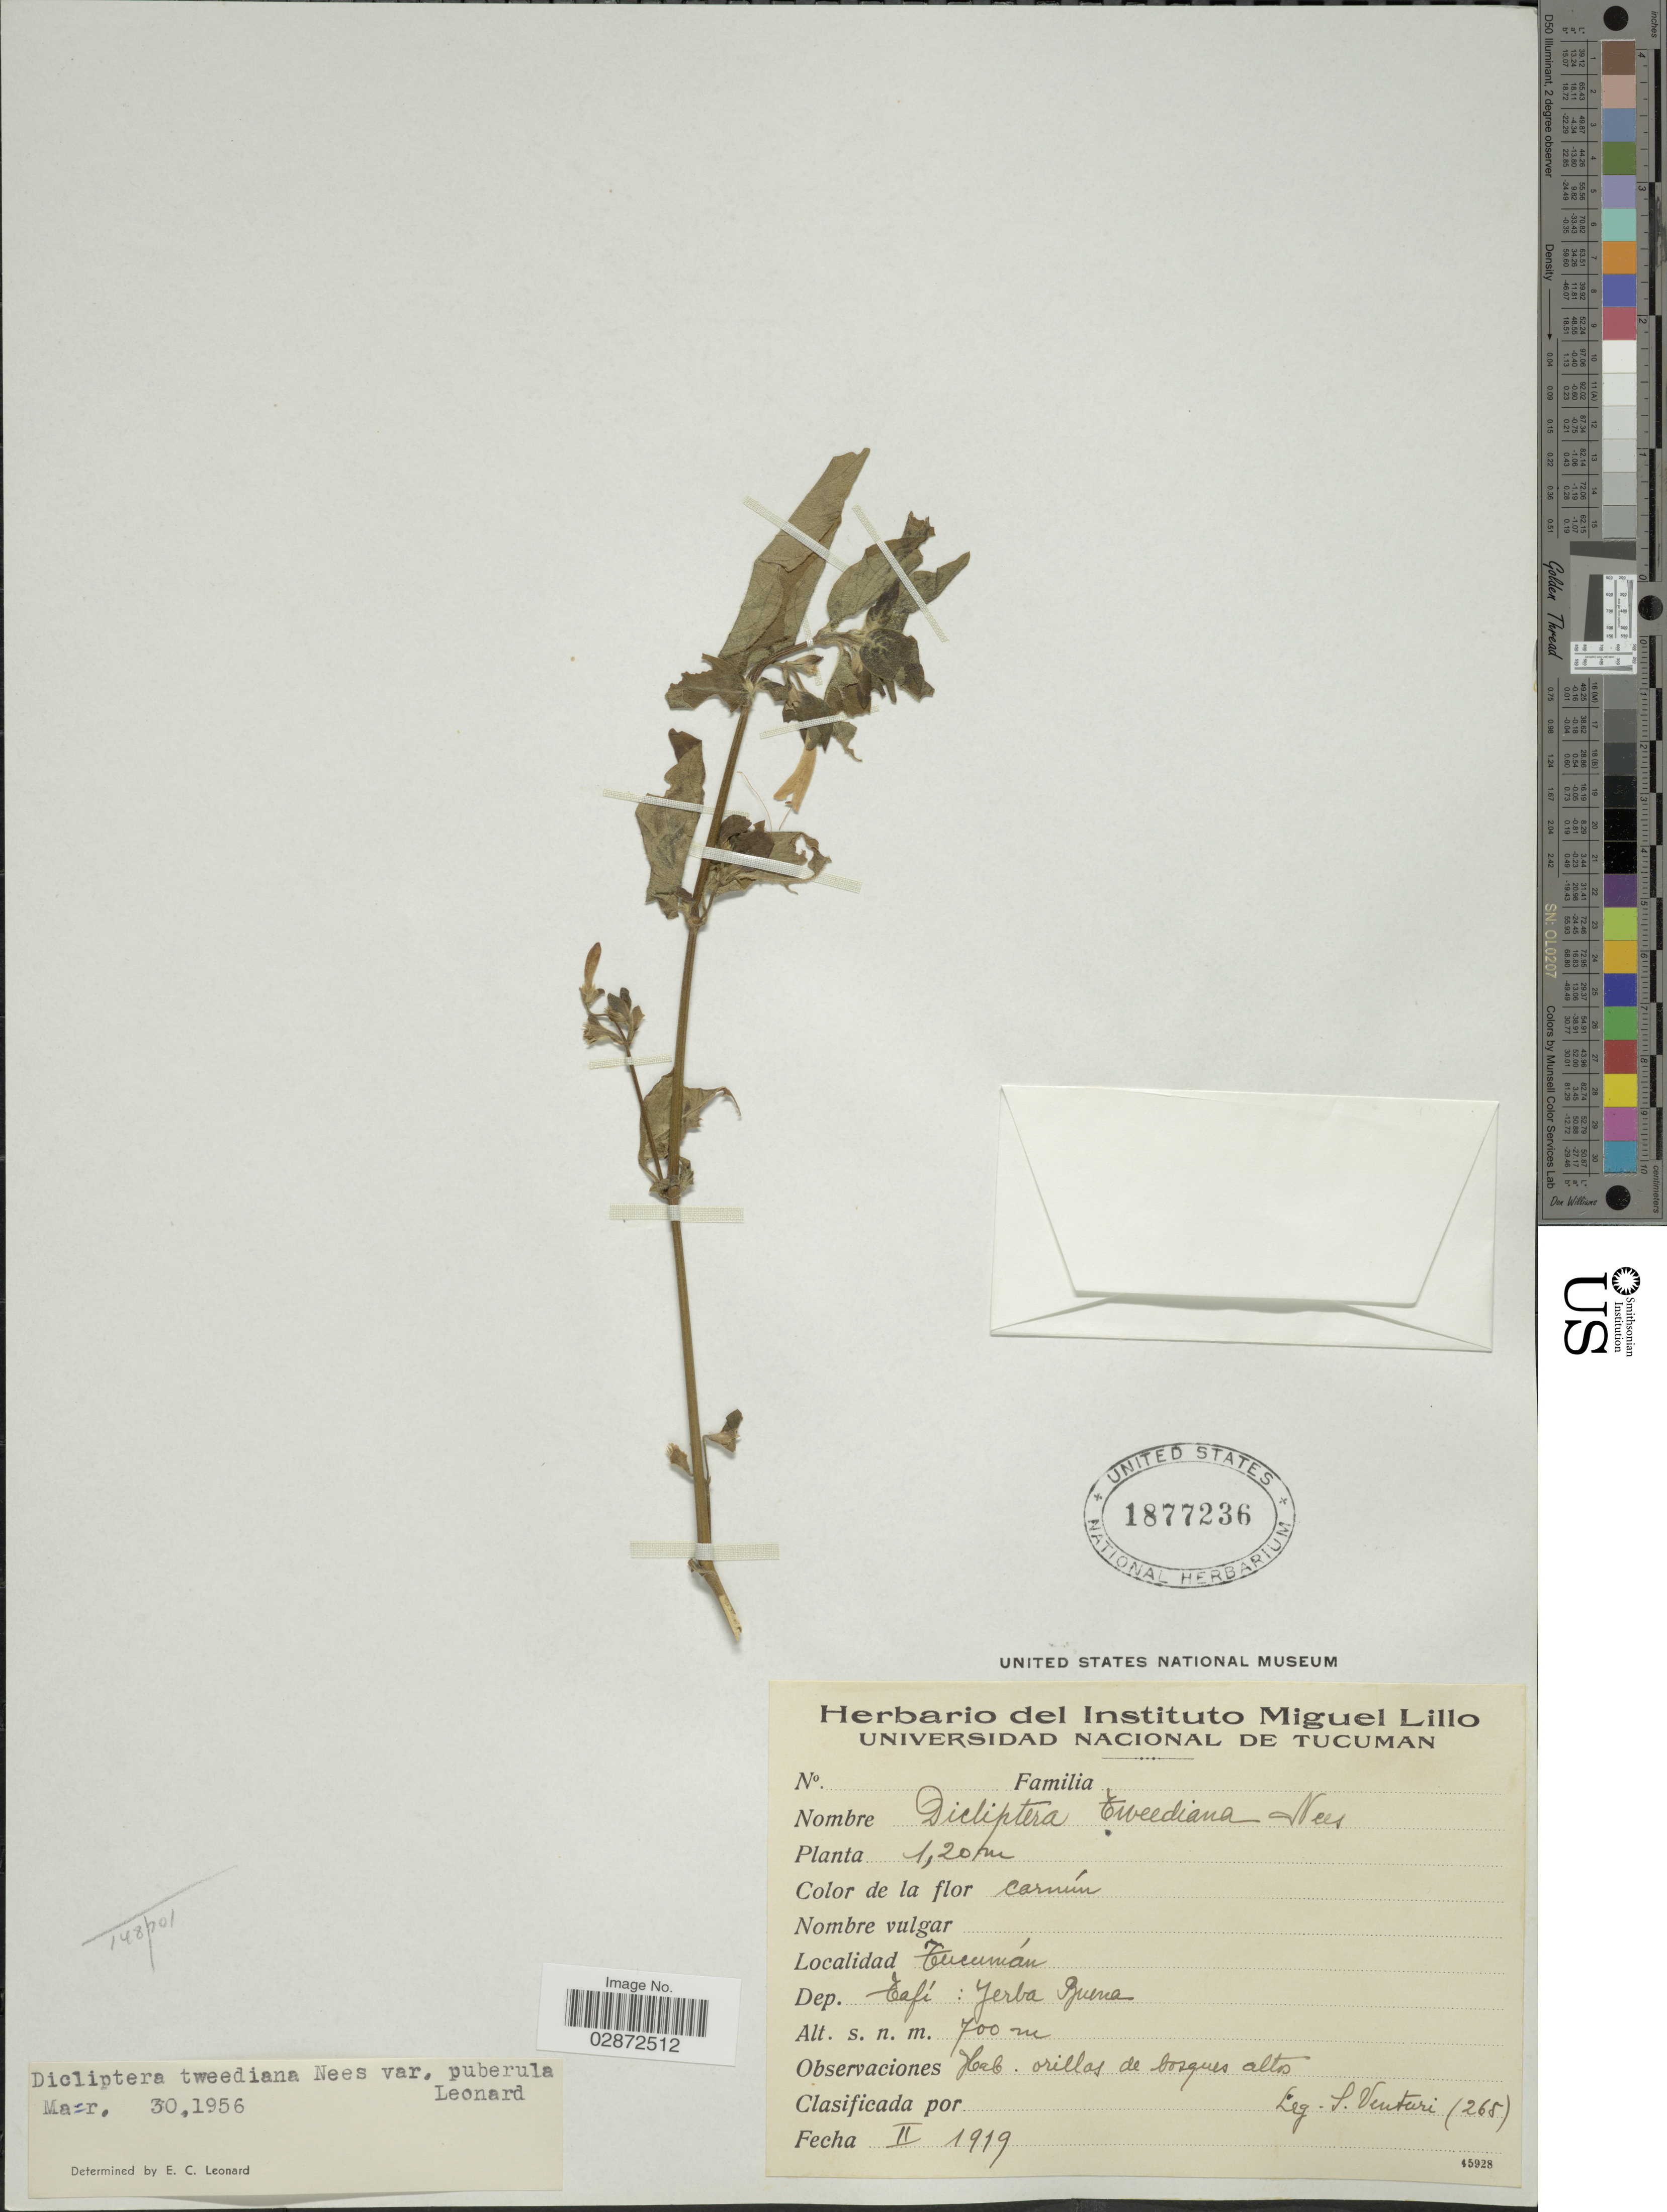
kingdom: Plantae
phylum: Tracheophyta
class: Magnoliopsida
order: Lamiales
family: Acanthaceae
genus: Dicliptera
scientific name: Dicliptera squarrosa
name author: Nees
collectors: S. Venturi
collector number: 265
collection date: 1919-02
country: Argentina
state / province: Tucuman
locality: Dep. Tafí: Jerba Buena.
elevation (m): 700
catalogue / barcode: US 1877236